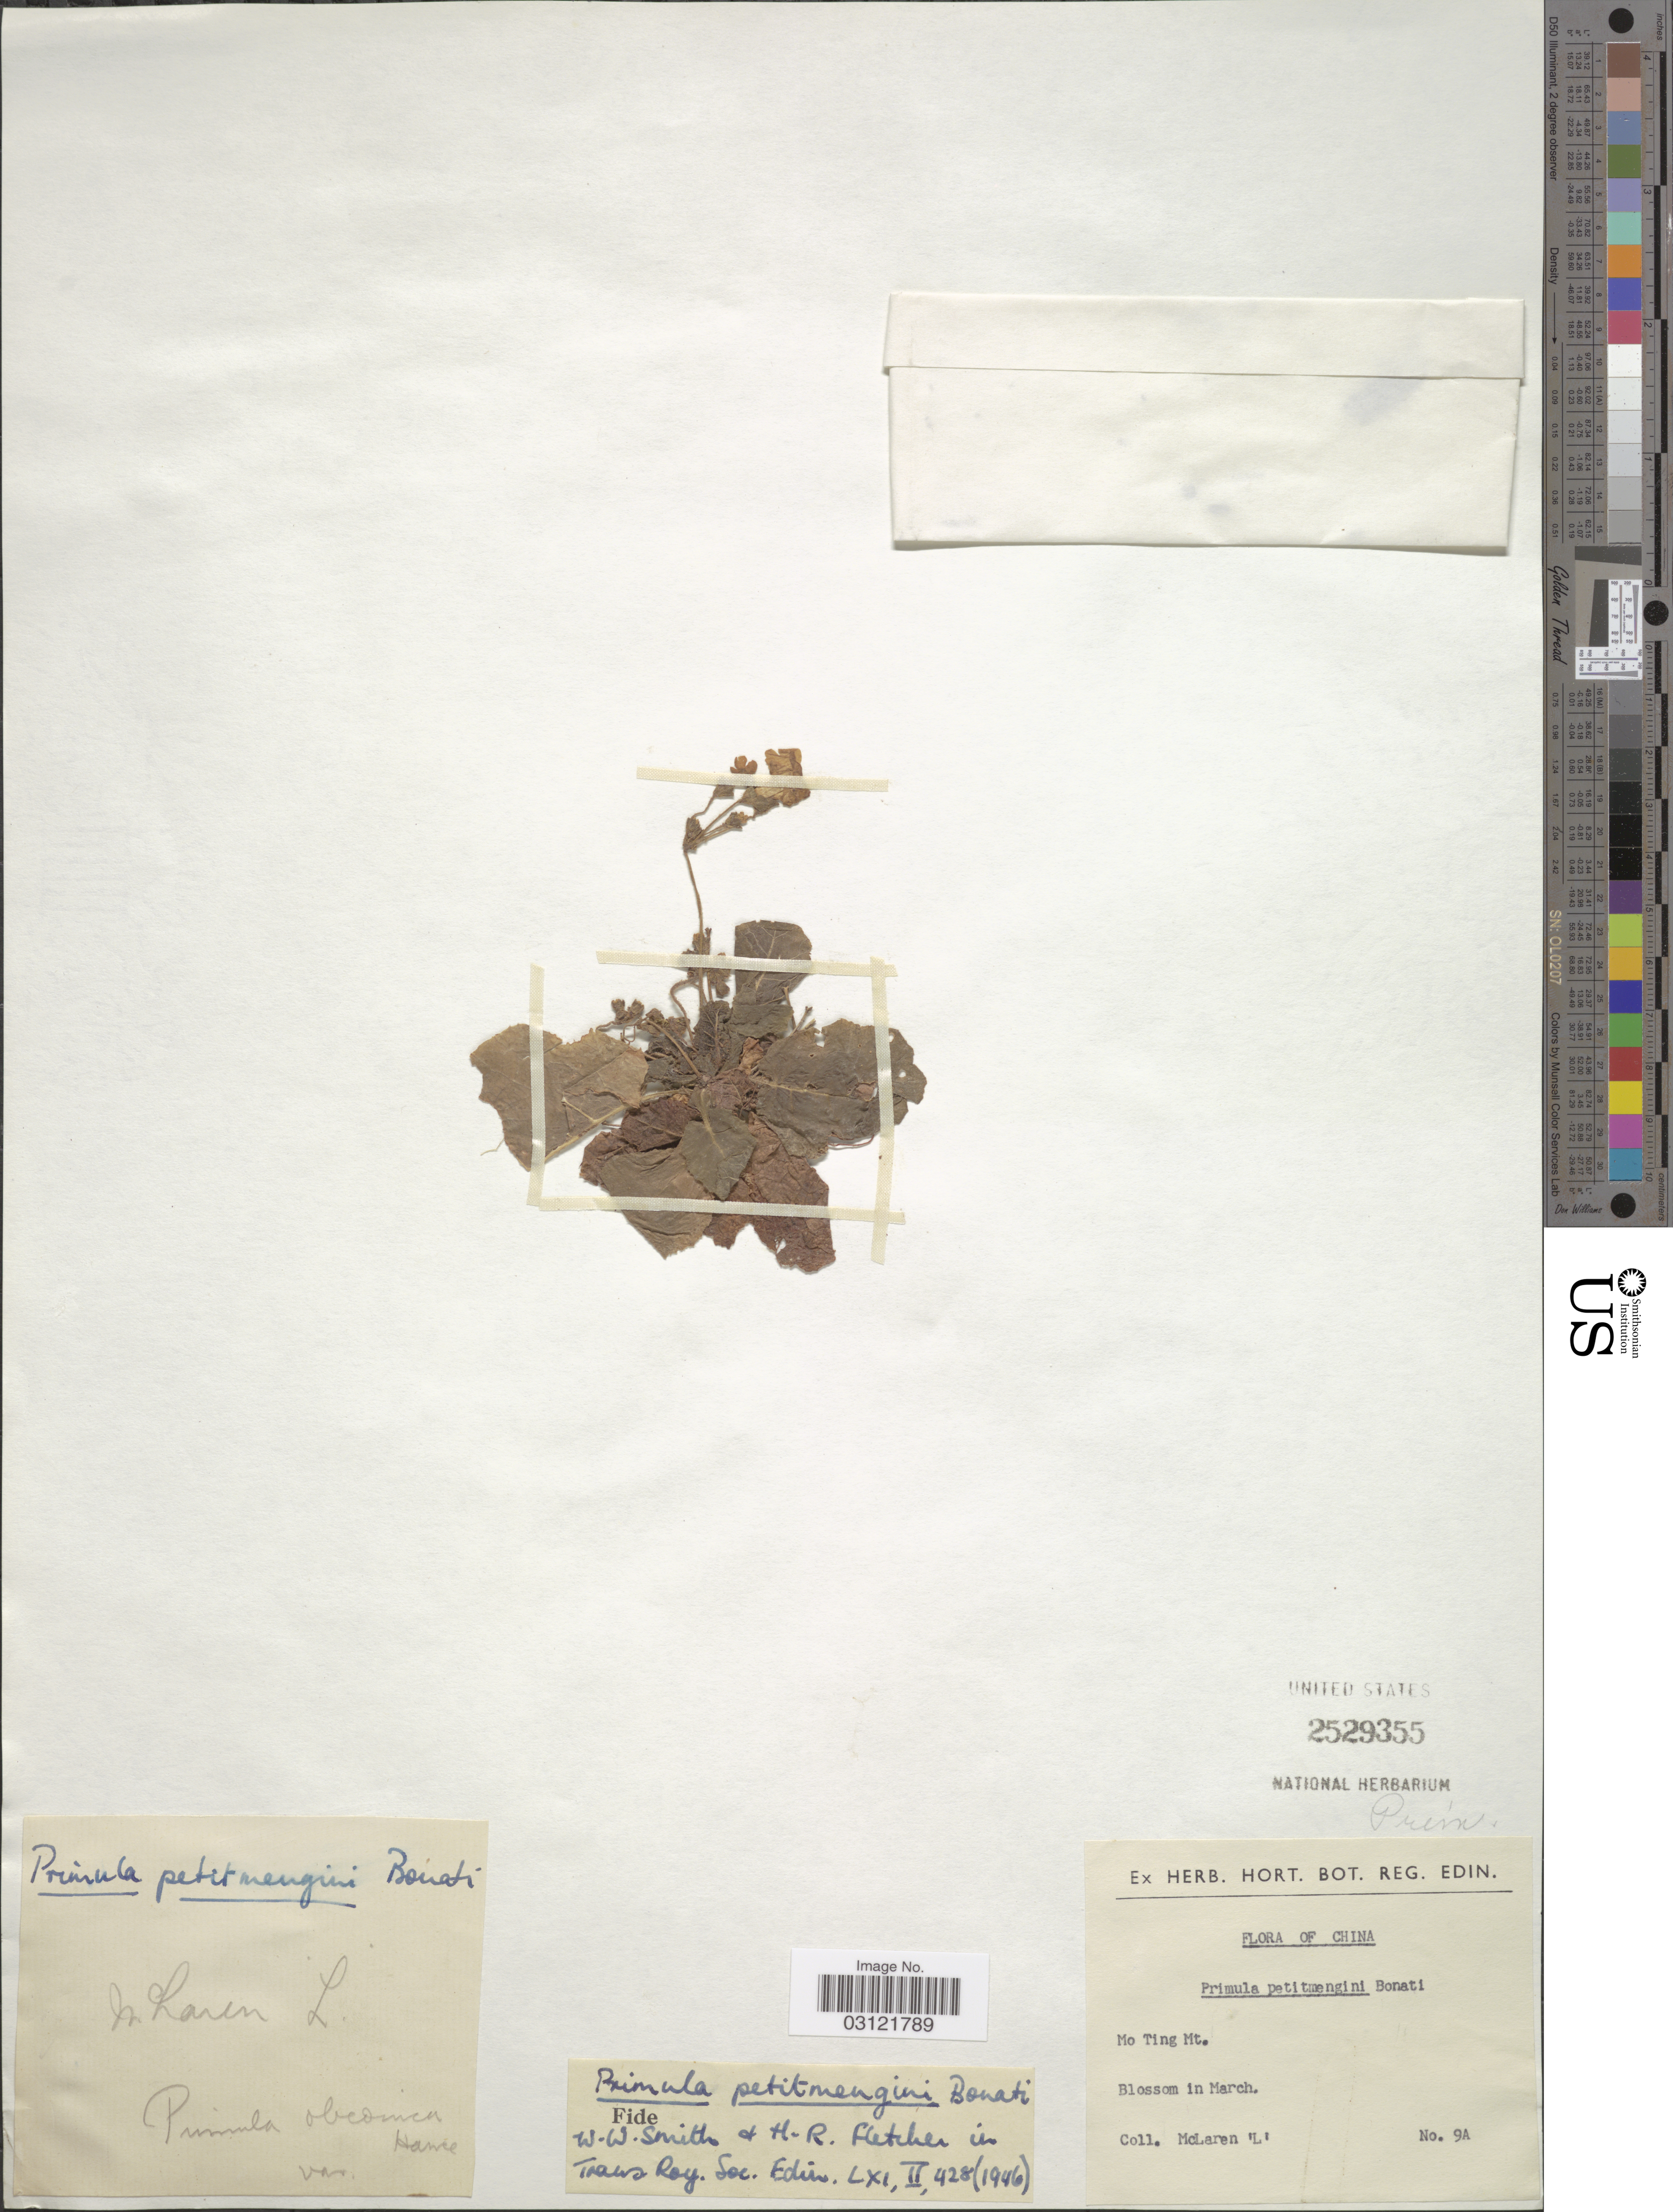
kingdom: Plantae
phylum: Tracheophyta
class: Magnoliopsida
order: Ericales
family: Primulaceae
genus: Primula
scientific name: Primula petitmenginii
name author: Bonati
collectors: McLaren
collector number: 9A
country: China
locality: Mo Ting Mt.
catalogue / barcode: US 2529355